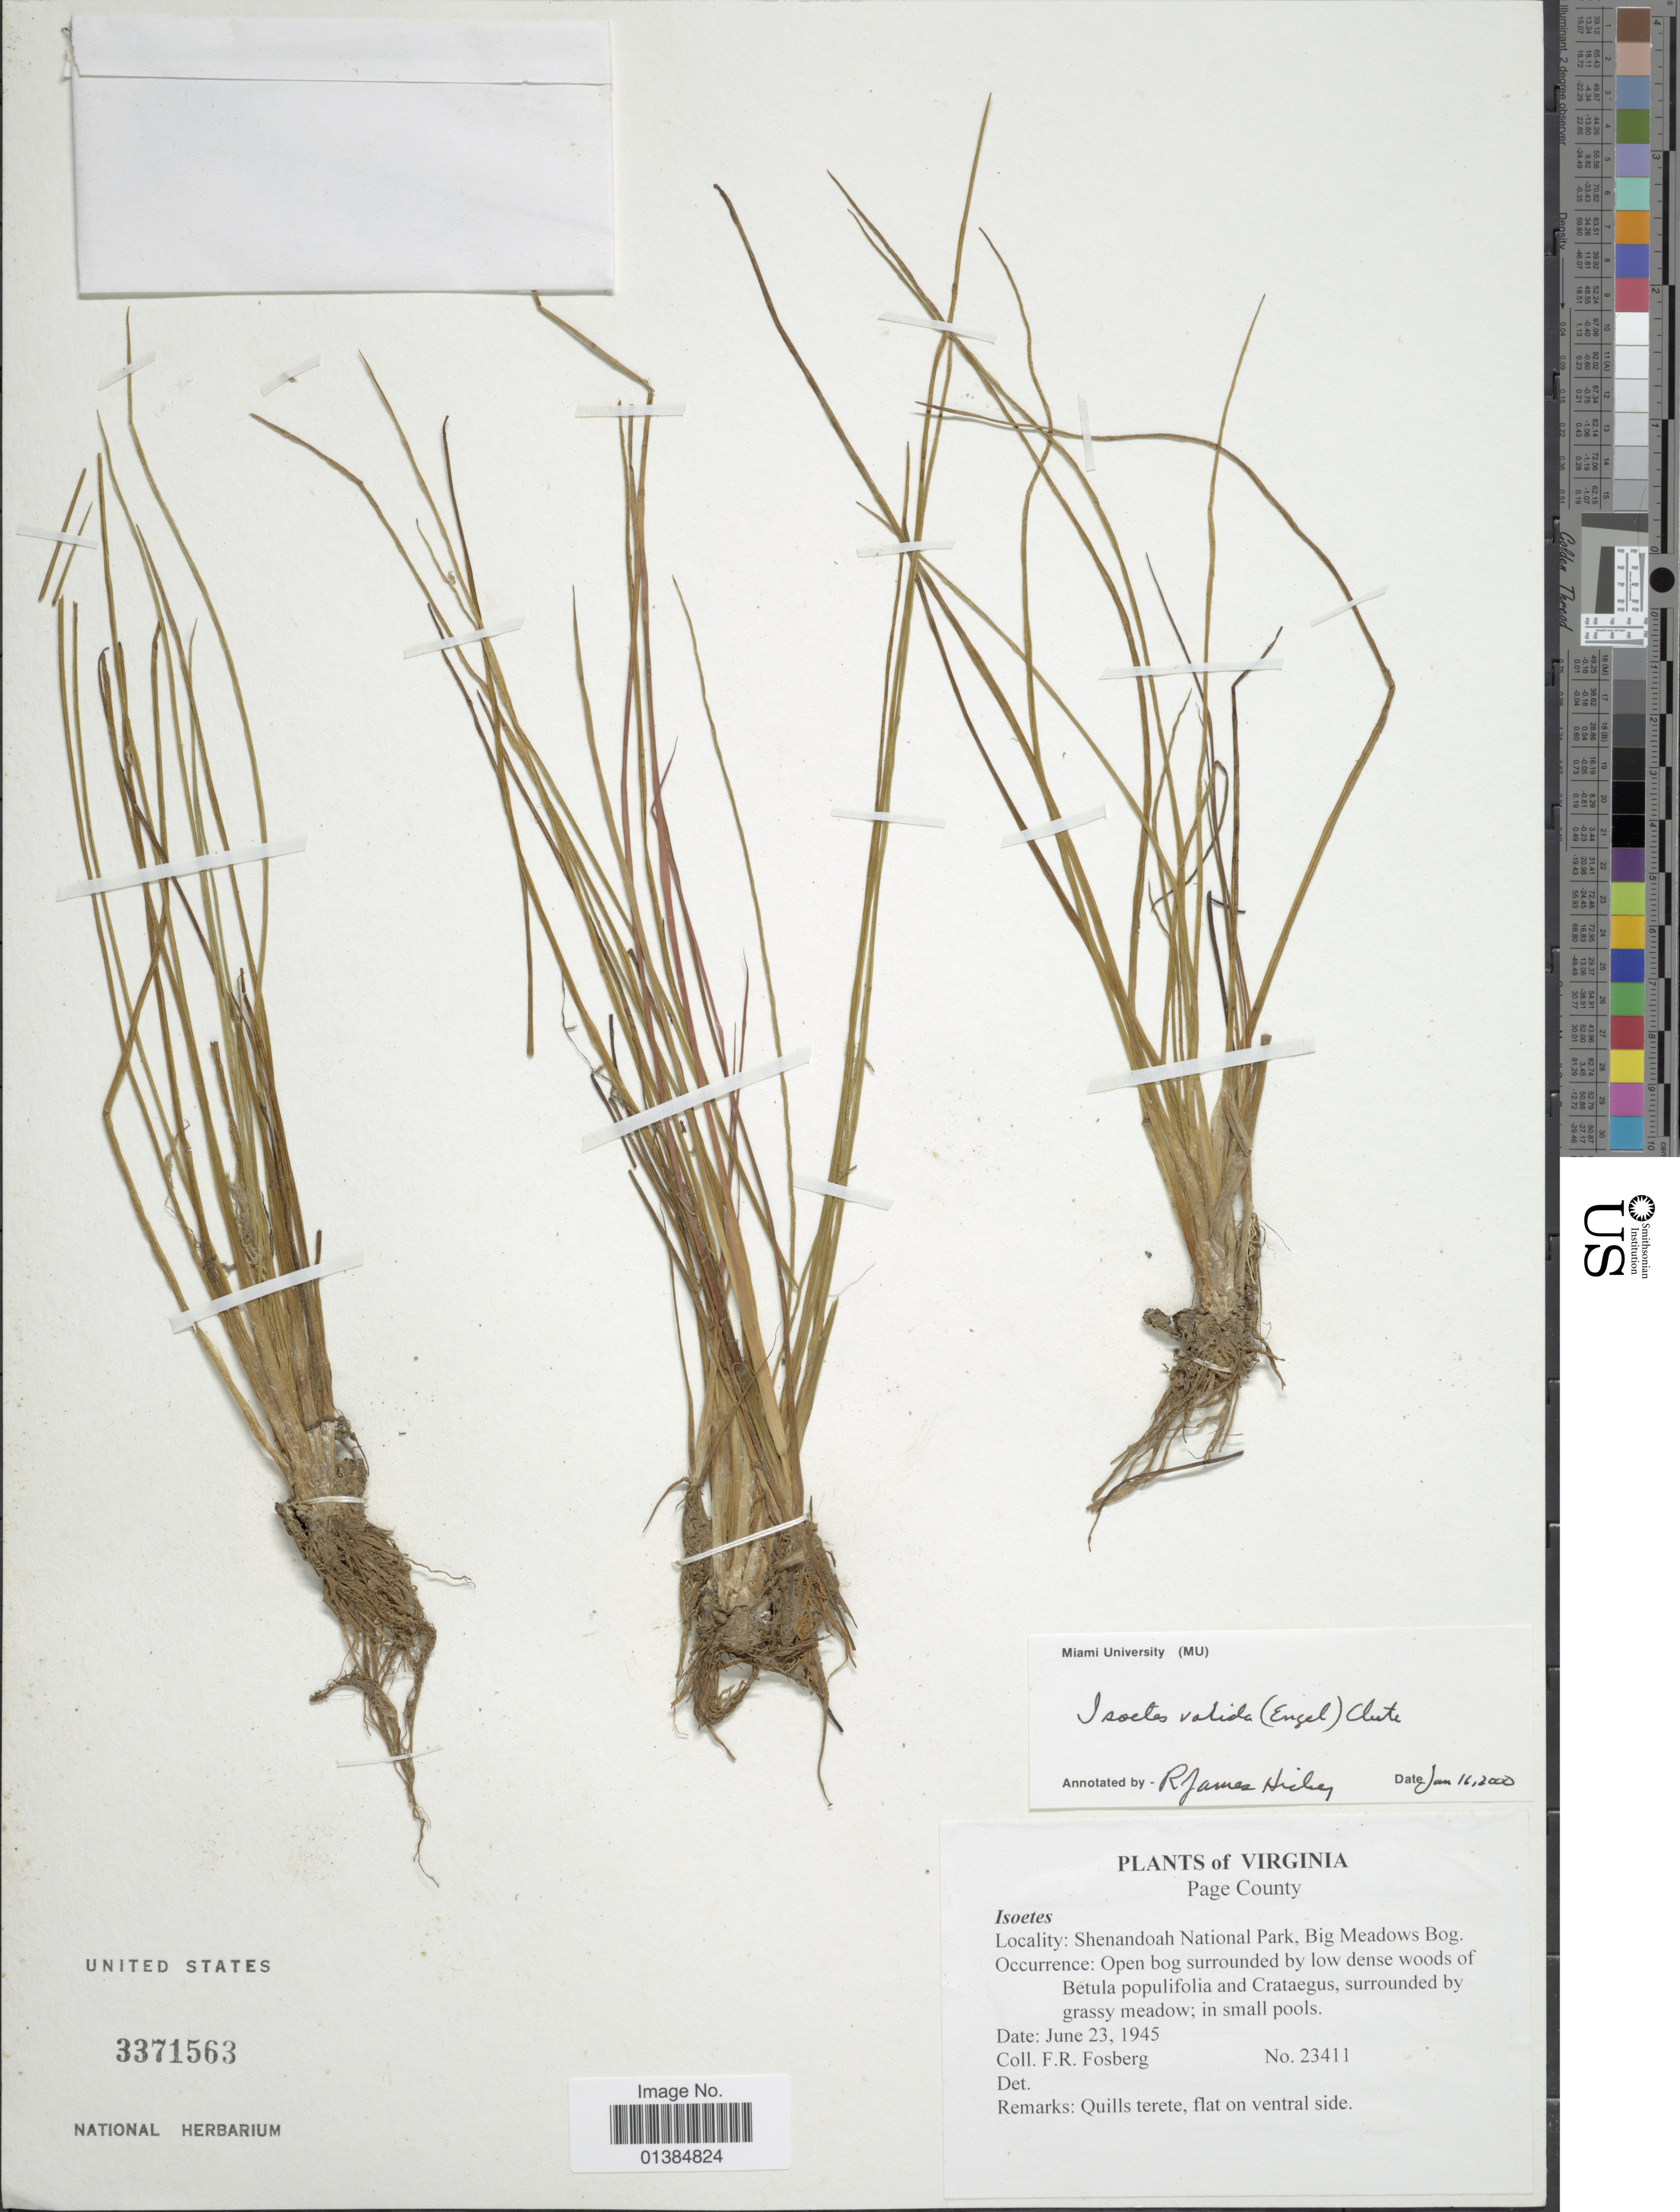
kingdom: Plantae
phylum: Tracheophyta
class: Lycopodiopsida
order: Isoetales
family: Isoetaceae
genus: Isoetes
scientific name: Isoetes valida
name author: (Engelm.) Clute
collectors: F. R. Fosberg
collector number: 23411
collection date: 1945-06-23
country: United States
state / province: Virginia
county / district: Page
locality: Shenandoah National Park, Big Meadows Bog.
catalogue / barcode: US 3371563